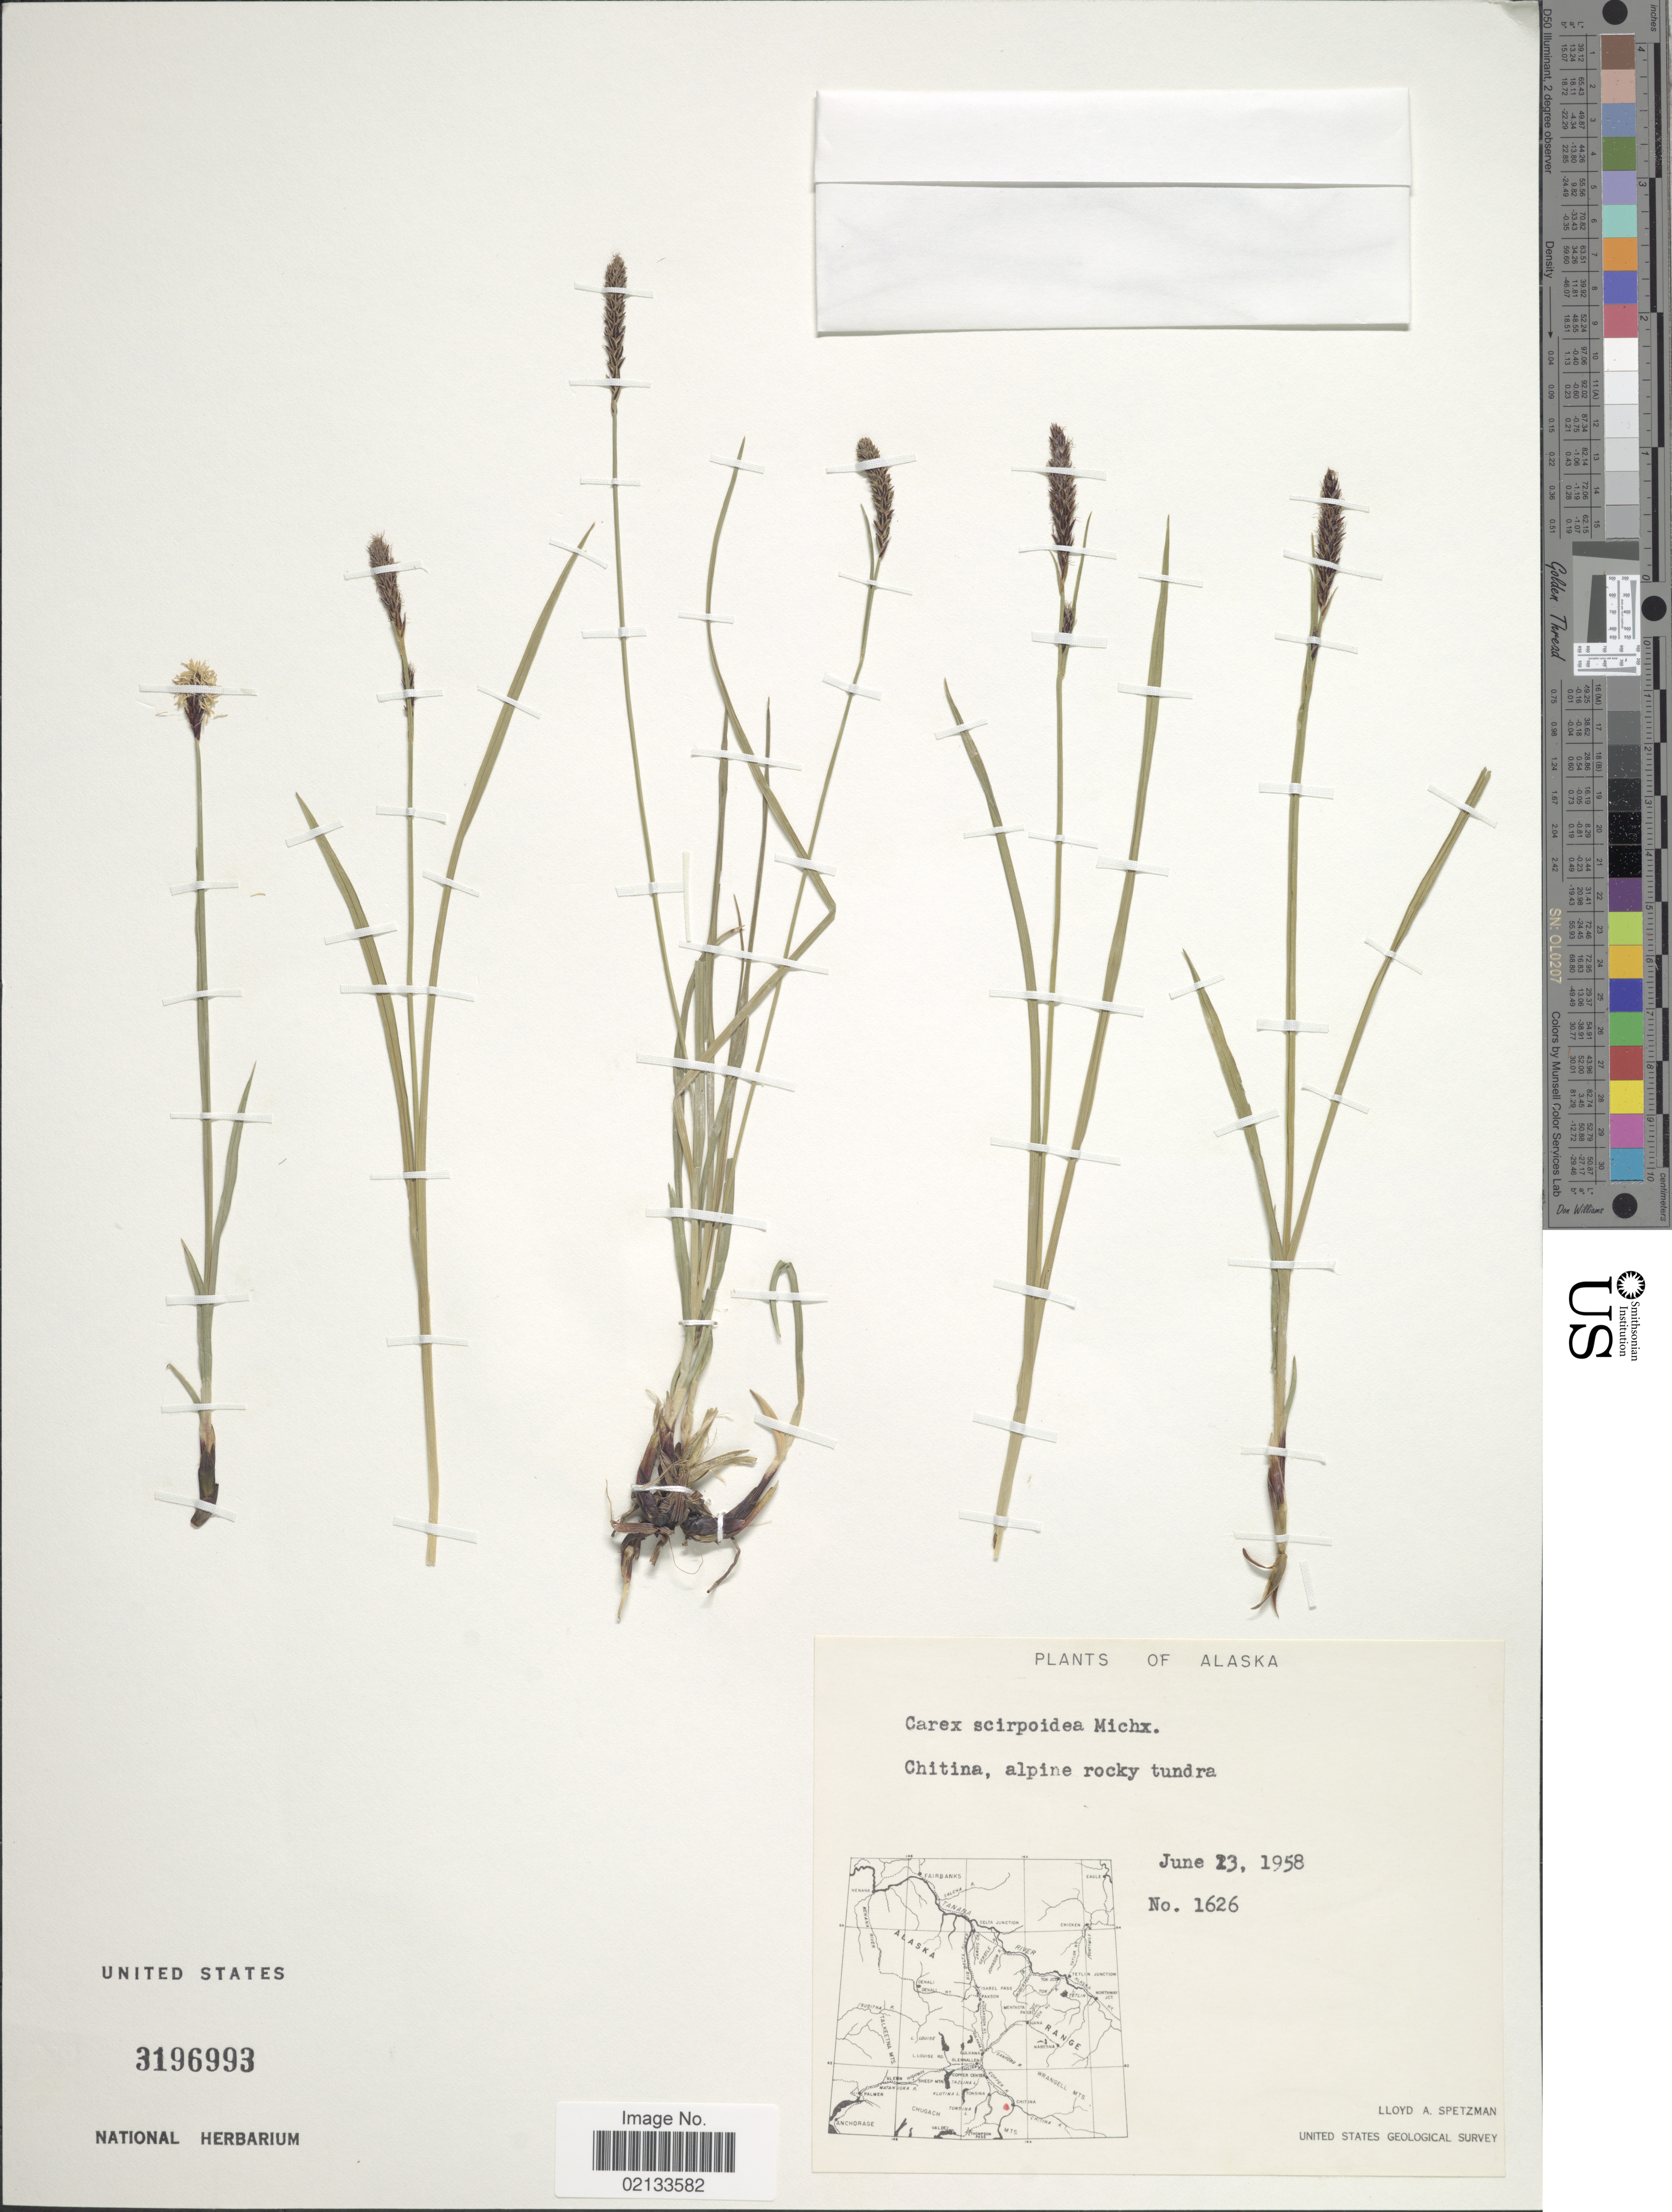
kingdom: Plantae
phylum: Tracheophyta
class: Liliopsida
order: Poales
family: Cyperaceae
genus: Carex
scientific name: Carex scirpoidea subsp. scirpoidea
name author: Michx.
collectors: L. Spetzman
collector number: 1626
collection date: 1958-06-13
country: United States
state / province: Alaska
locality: Chitina, alpine rocky tundra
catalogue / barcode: US 3196993